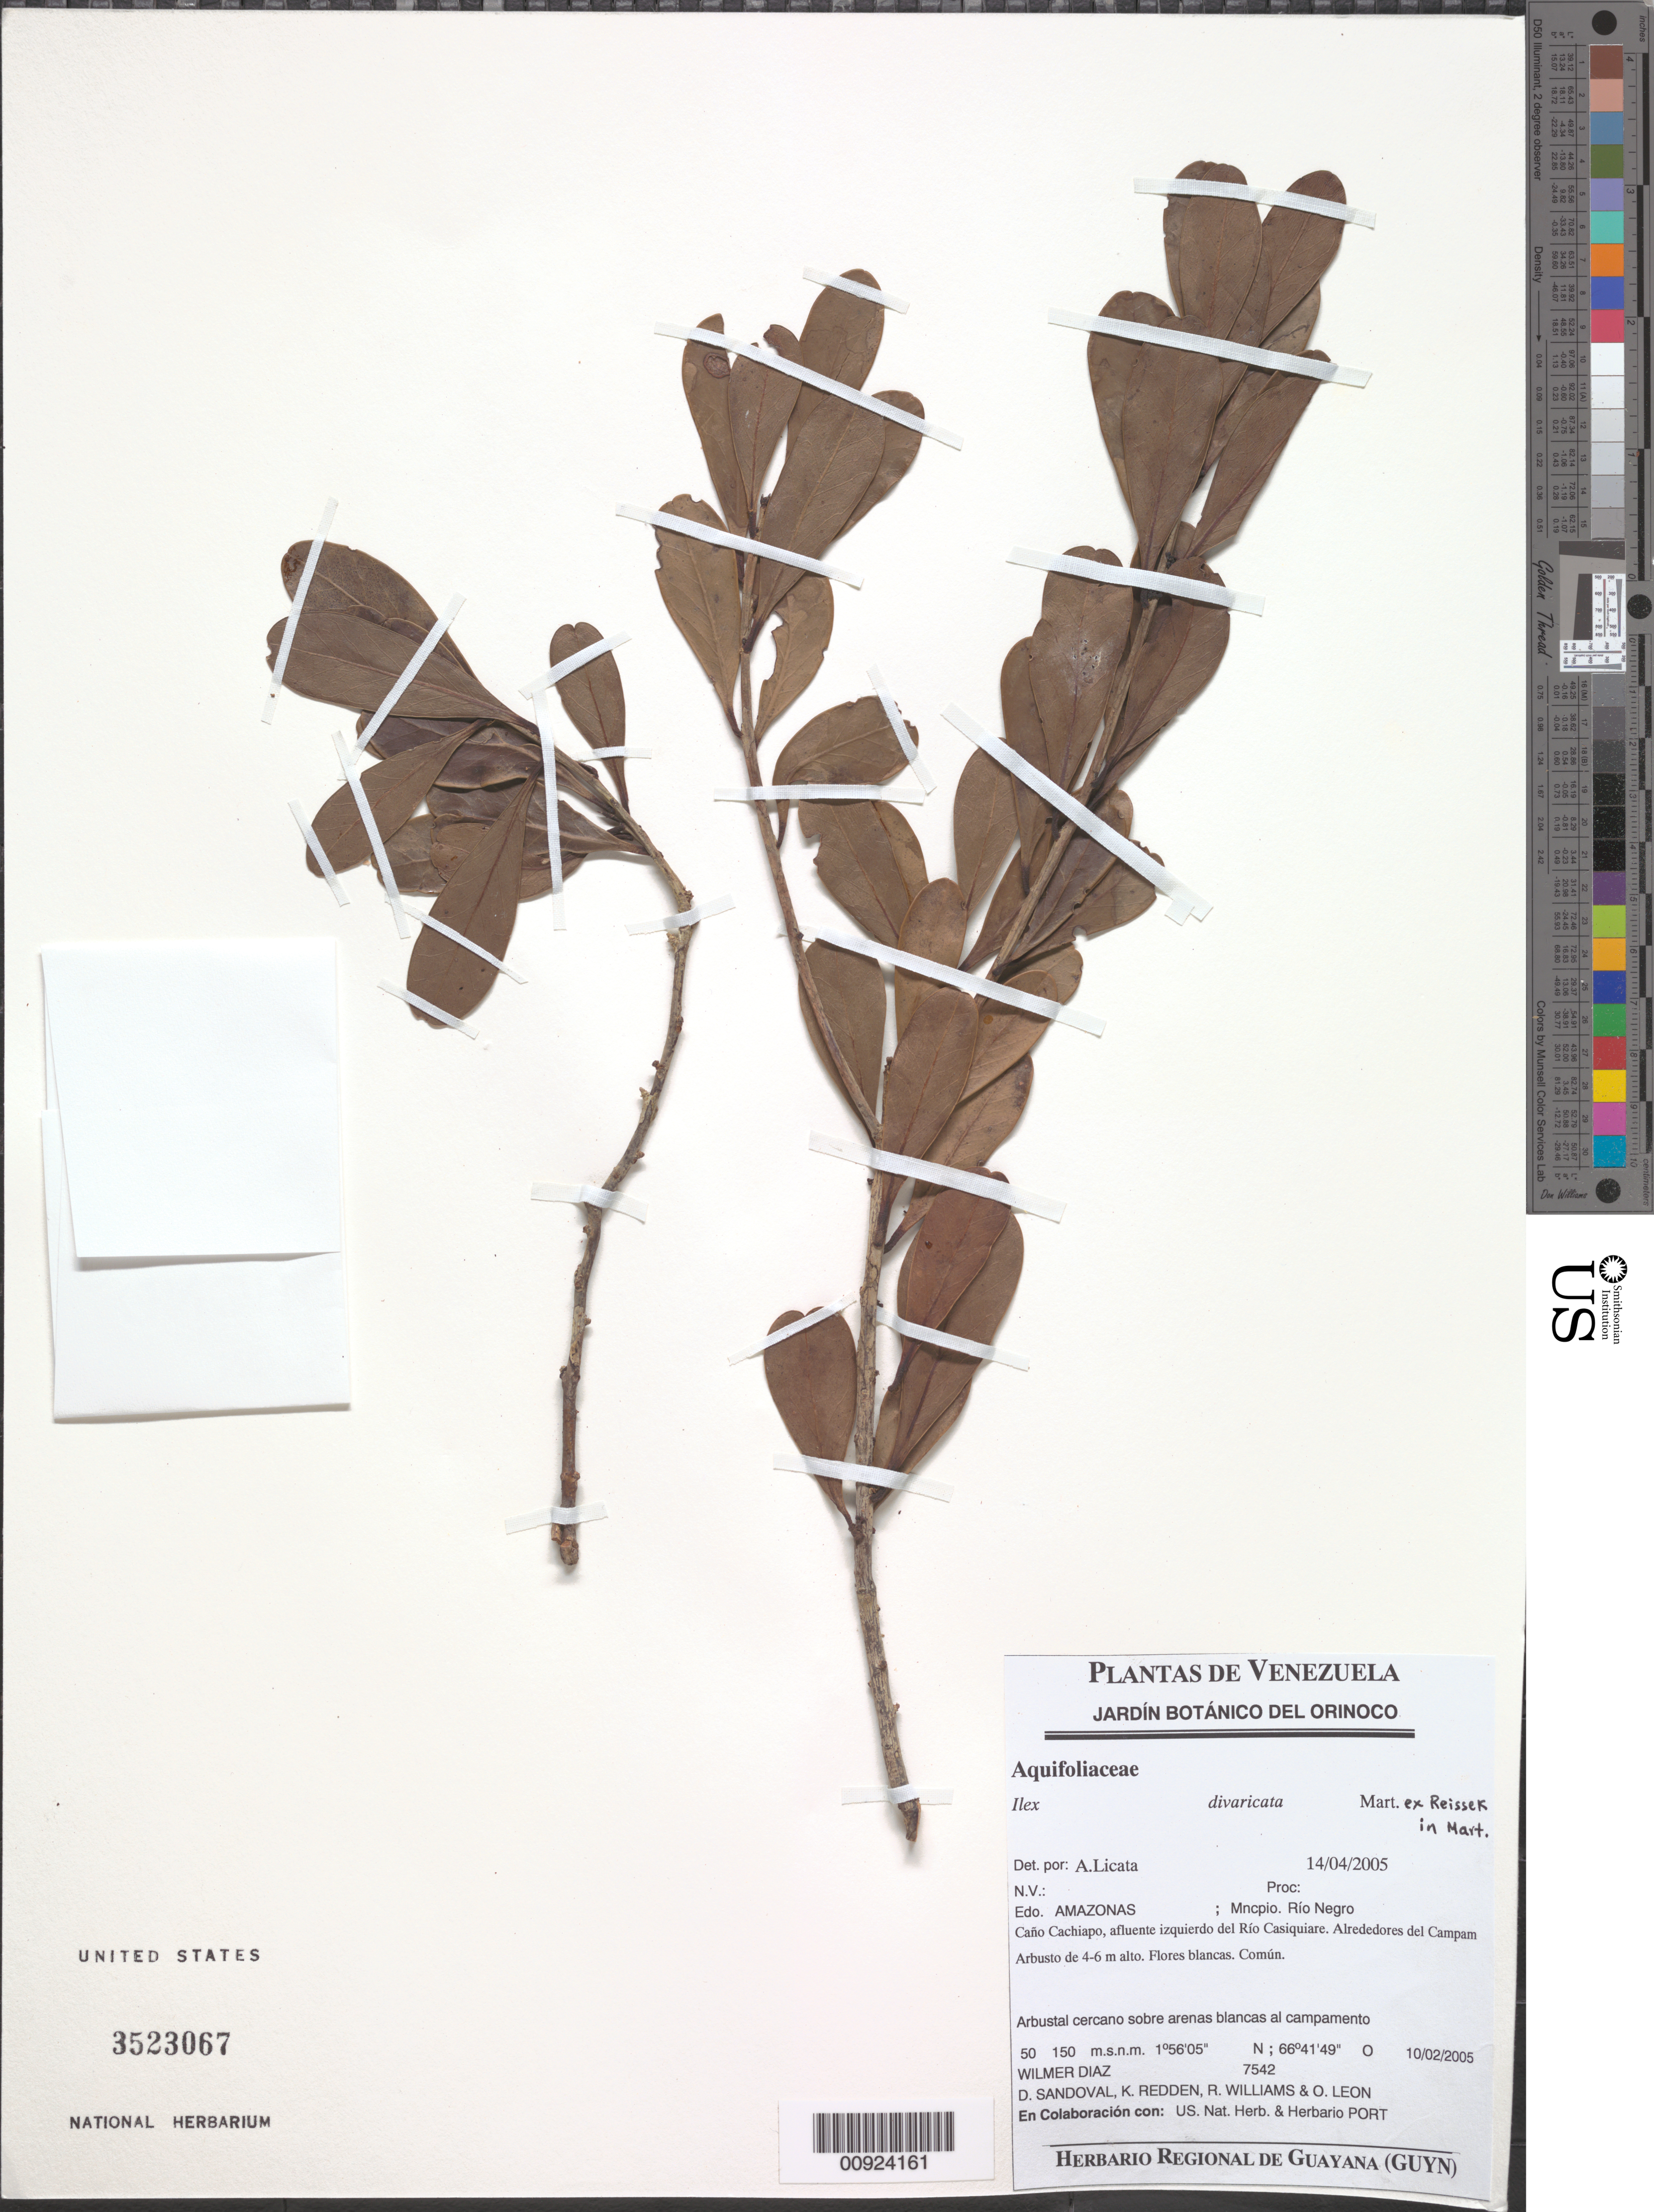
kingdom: Plantae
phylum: Tracheophyta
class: Magnoliopsida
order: Aquifoliales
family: Aquifoliaceae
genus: Ilex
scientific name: Ilex divaricata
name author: Mart. ex Reissek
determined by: Licata, A., (PORT), Univ. Nac. Exp. de los Llanos Ezequiel Zamora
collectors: W. Díaz P., D. Sandoval, K. M. Redden, R. Williams & O. León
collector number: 7542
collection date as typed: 10-Feb-05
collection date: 2005-02-10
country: Venezuela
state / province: Amazonas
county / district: Río Negro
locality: Caño Cachiapo, afluente del Río Casiquaire, alrededores del Campamento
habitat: Arbustal cercano sobre arenas blancas al campamento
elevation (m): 50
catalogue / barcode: US 3523067